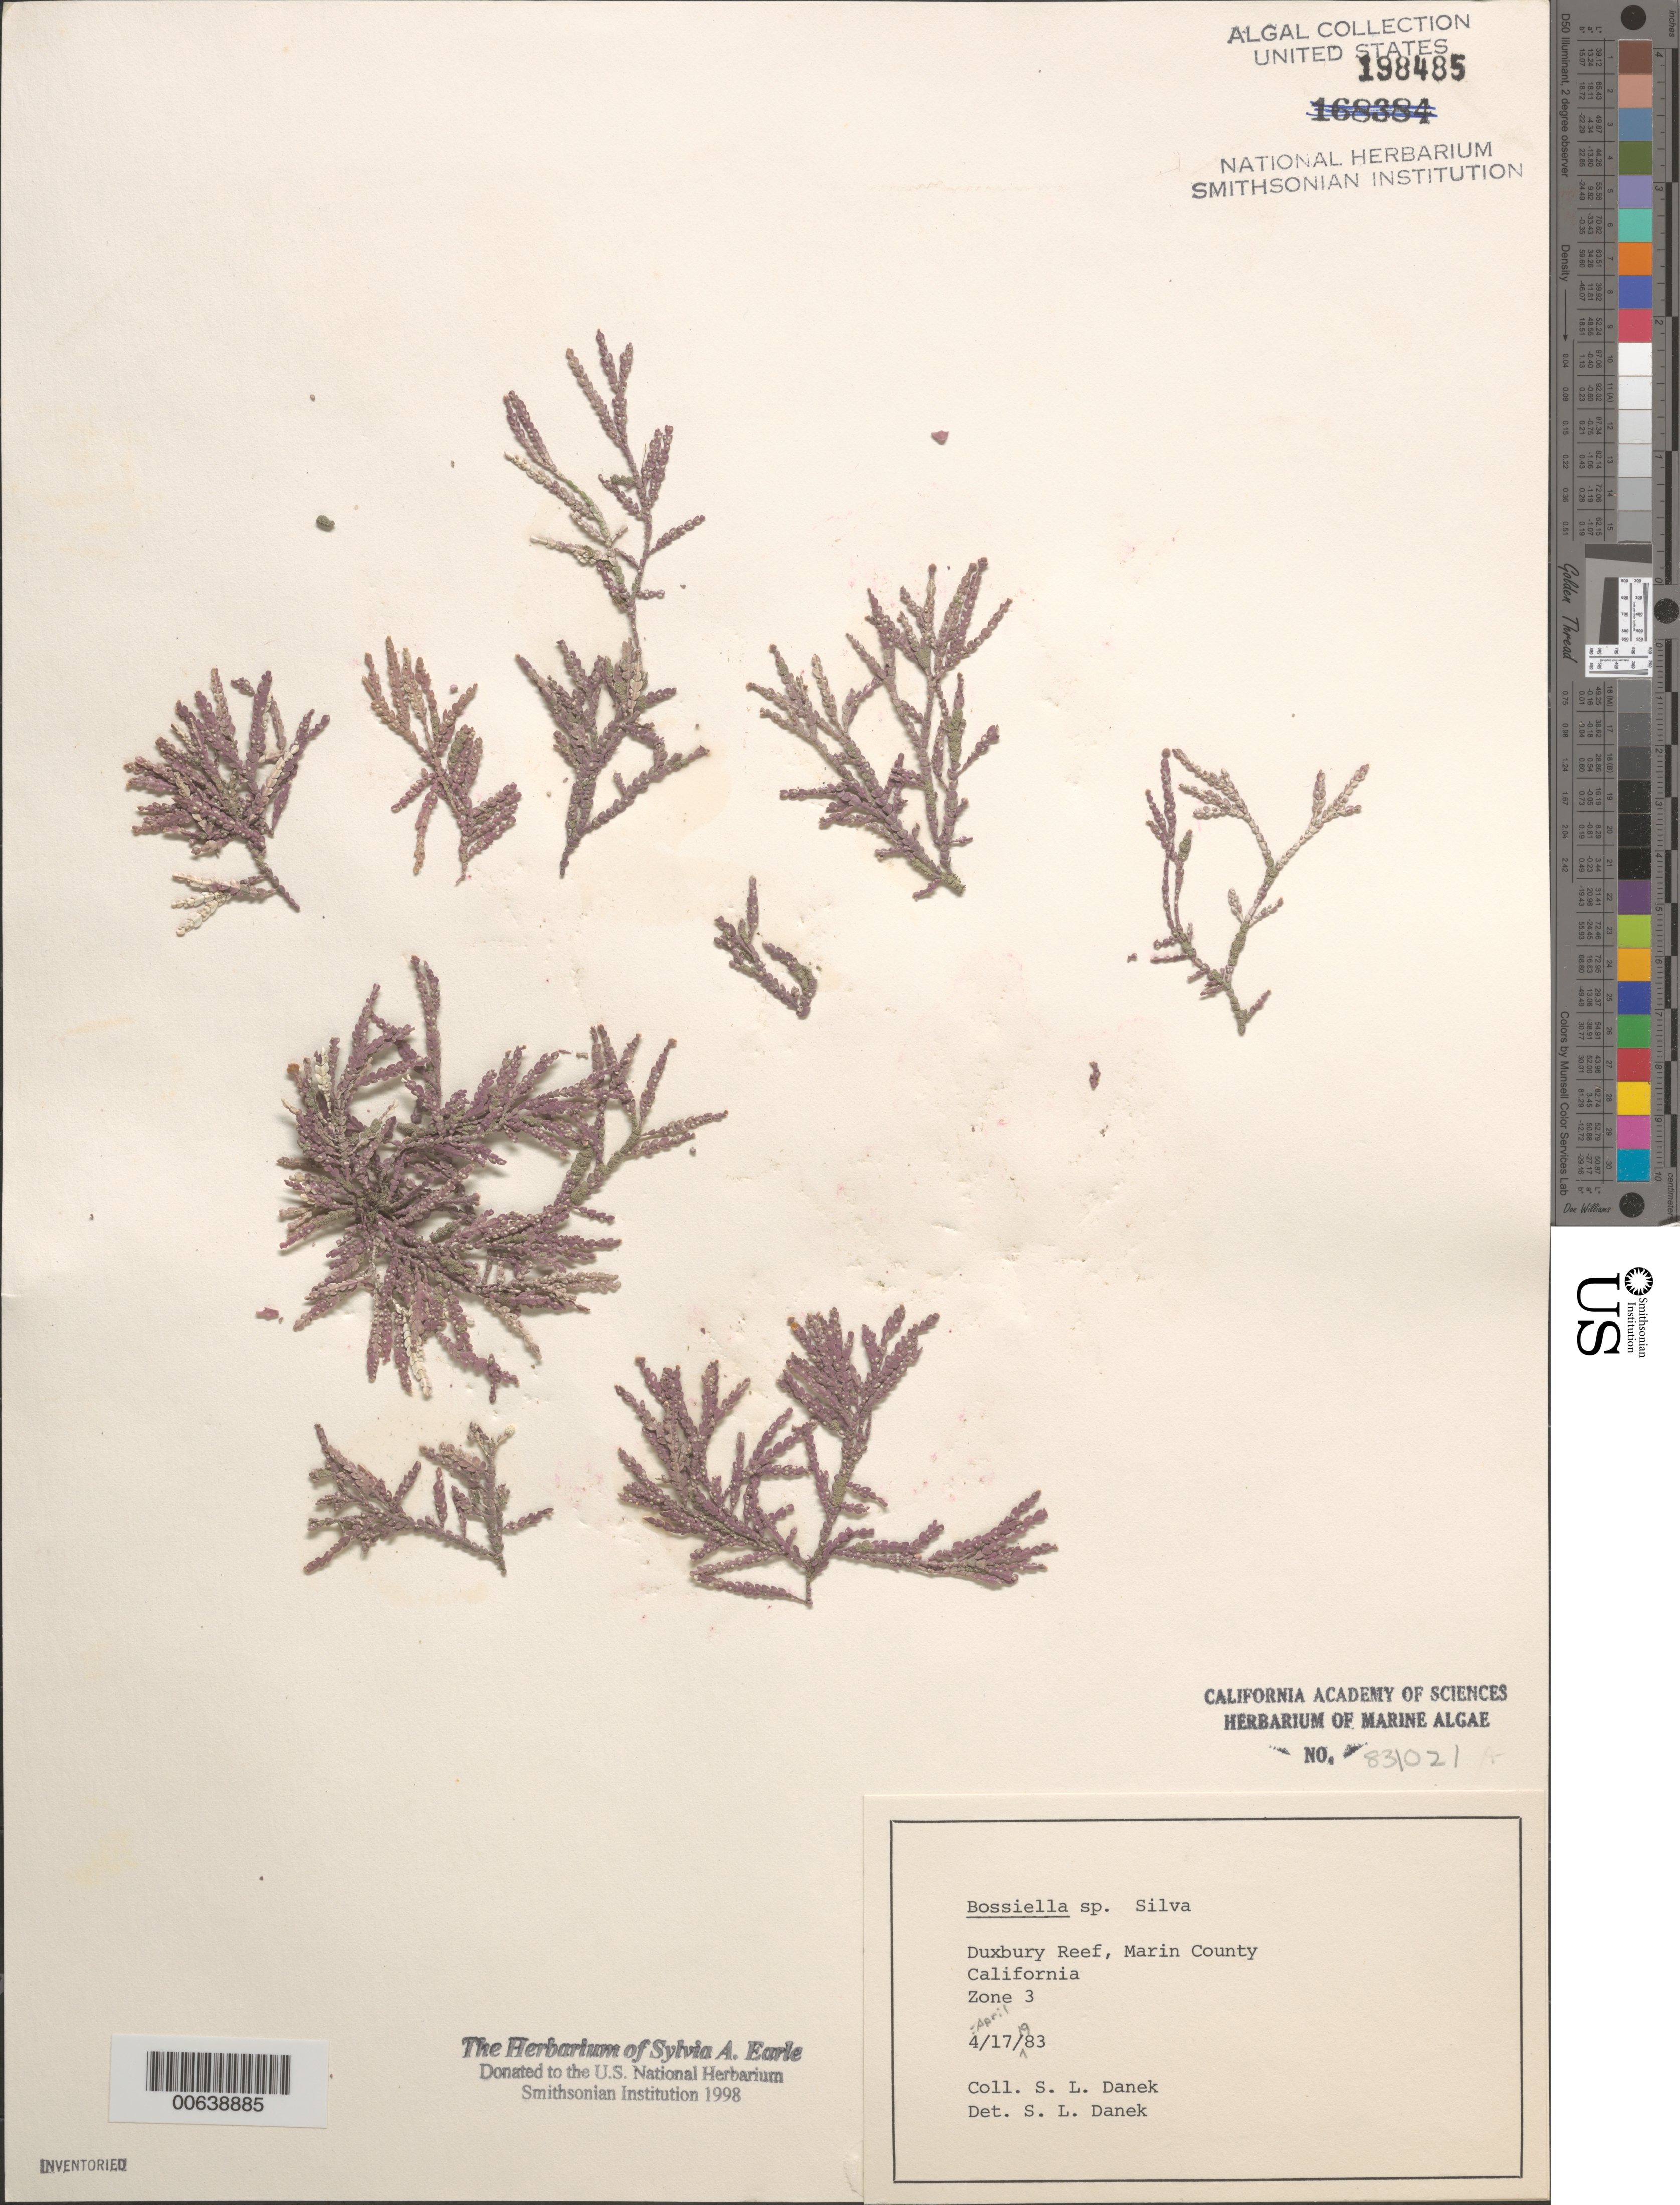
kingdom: Plantae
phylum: Rhodophyta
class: Florideophyceae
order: Corallinales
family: Corallinaceae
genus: Bossiella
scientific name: Bossiella sp.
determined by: Danek, S. L.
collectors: S. Danek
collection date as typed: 17 Apr 1983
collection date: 1983-04-17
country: United States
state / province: California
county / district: Marin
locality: Duxbury Reef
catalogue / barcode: US 198485